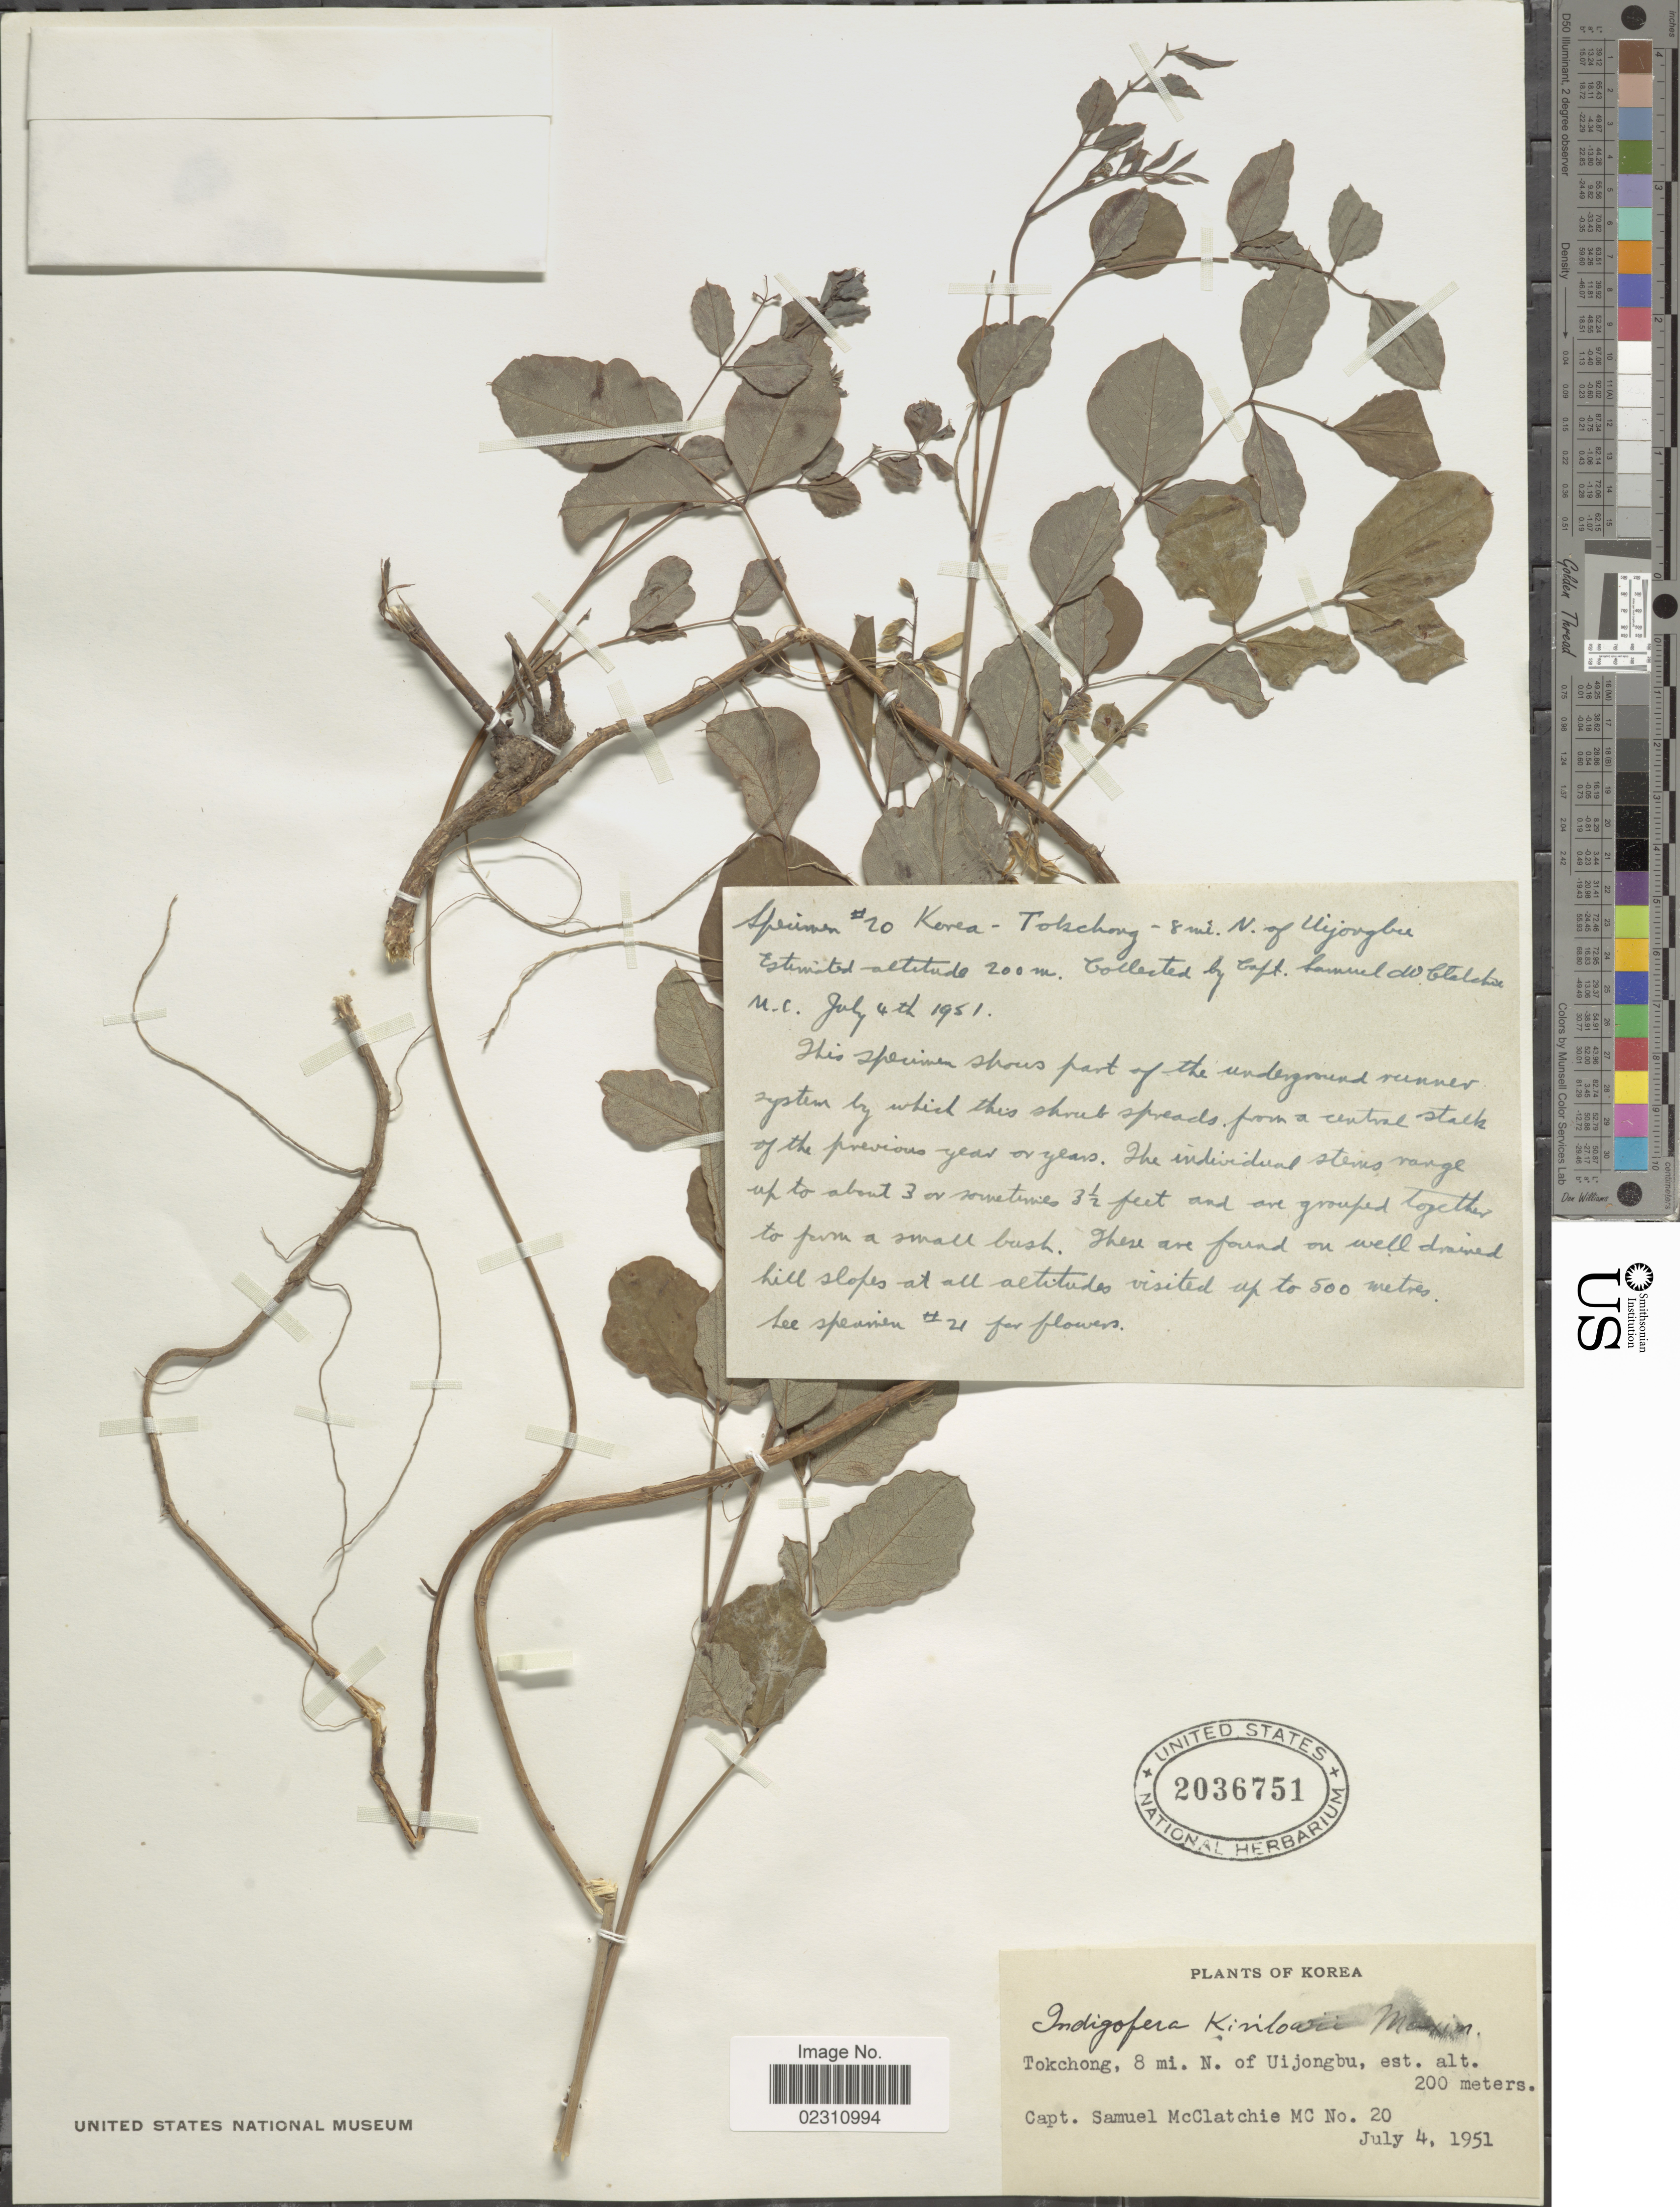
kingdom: Plantae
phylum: Tracheophyta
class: Magnoliopsida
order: Fabales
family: Fabaceae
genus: Indigofera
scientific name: Indigofera kirilowii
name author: Palib.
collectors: S. McClatchie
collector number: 20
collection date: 1951-07-04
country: South Korea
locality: Tokchong, 8 mi. No of Uijongbu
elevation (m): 200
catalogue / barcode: US 2036751